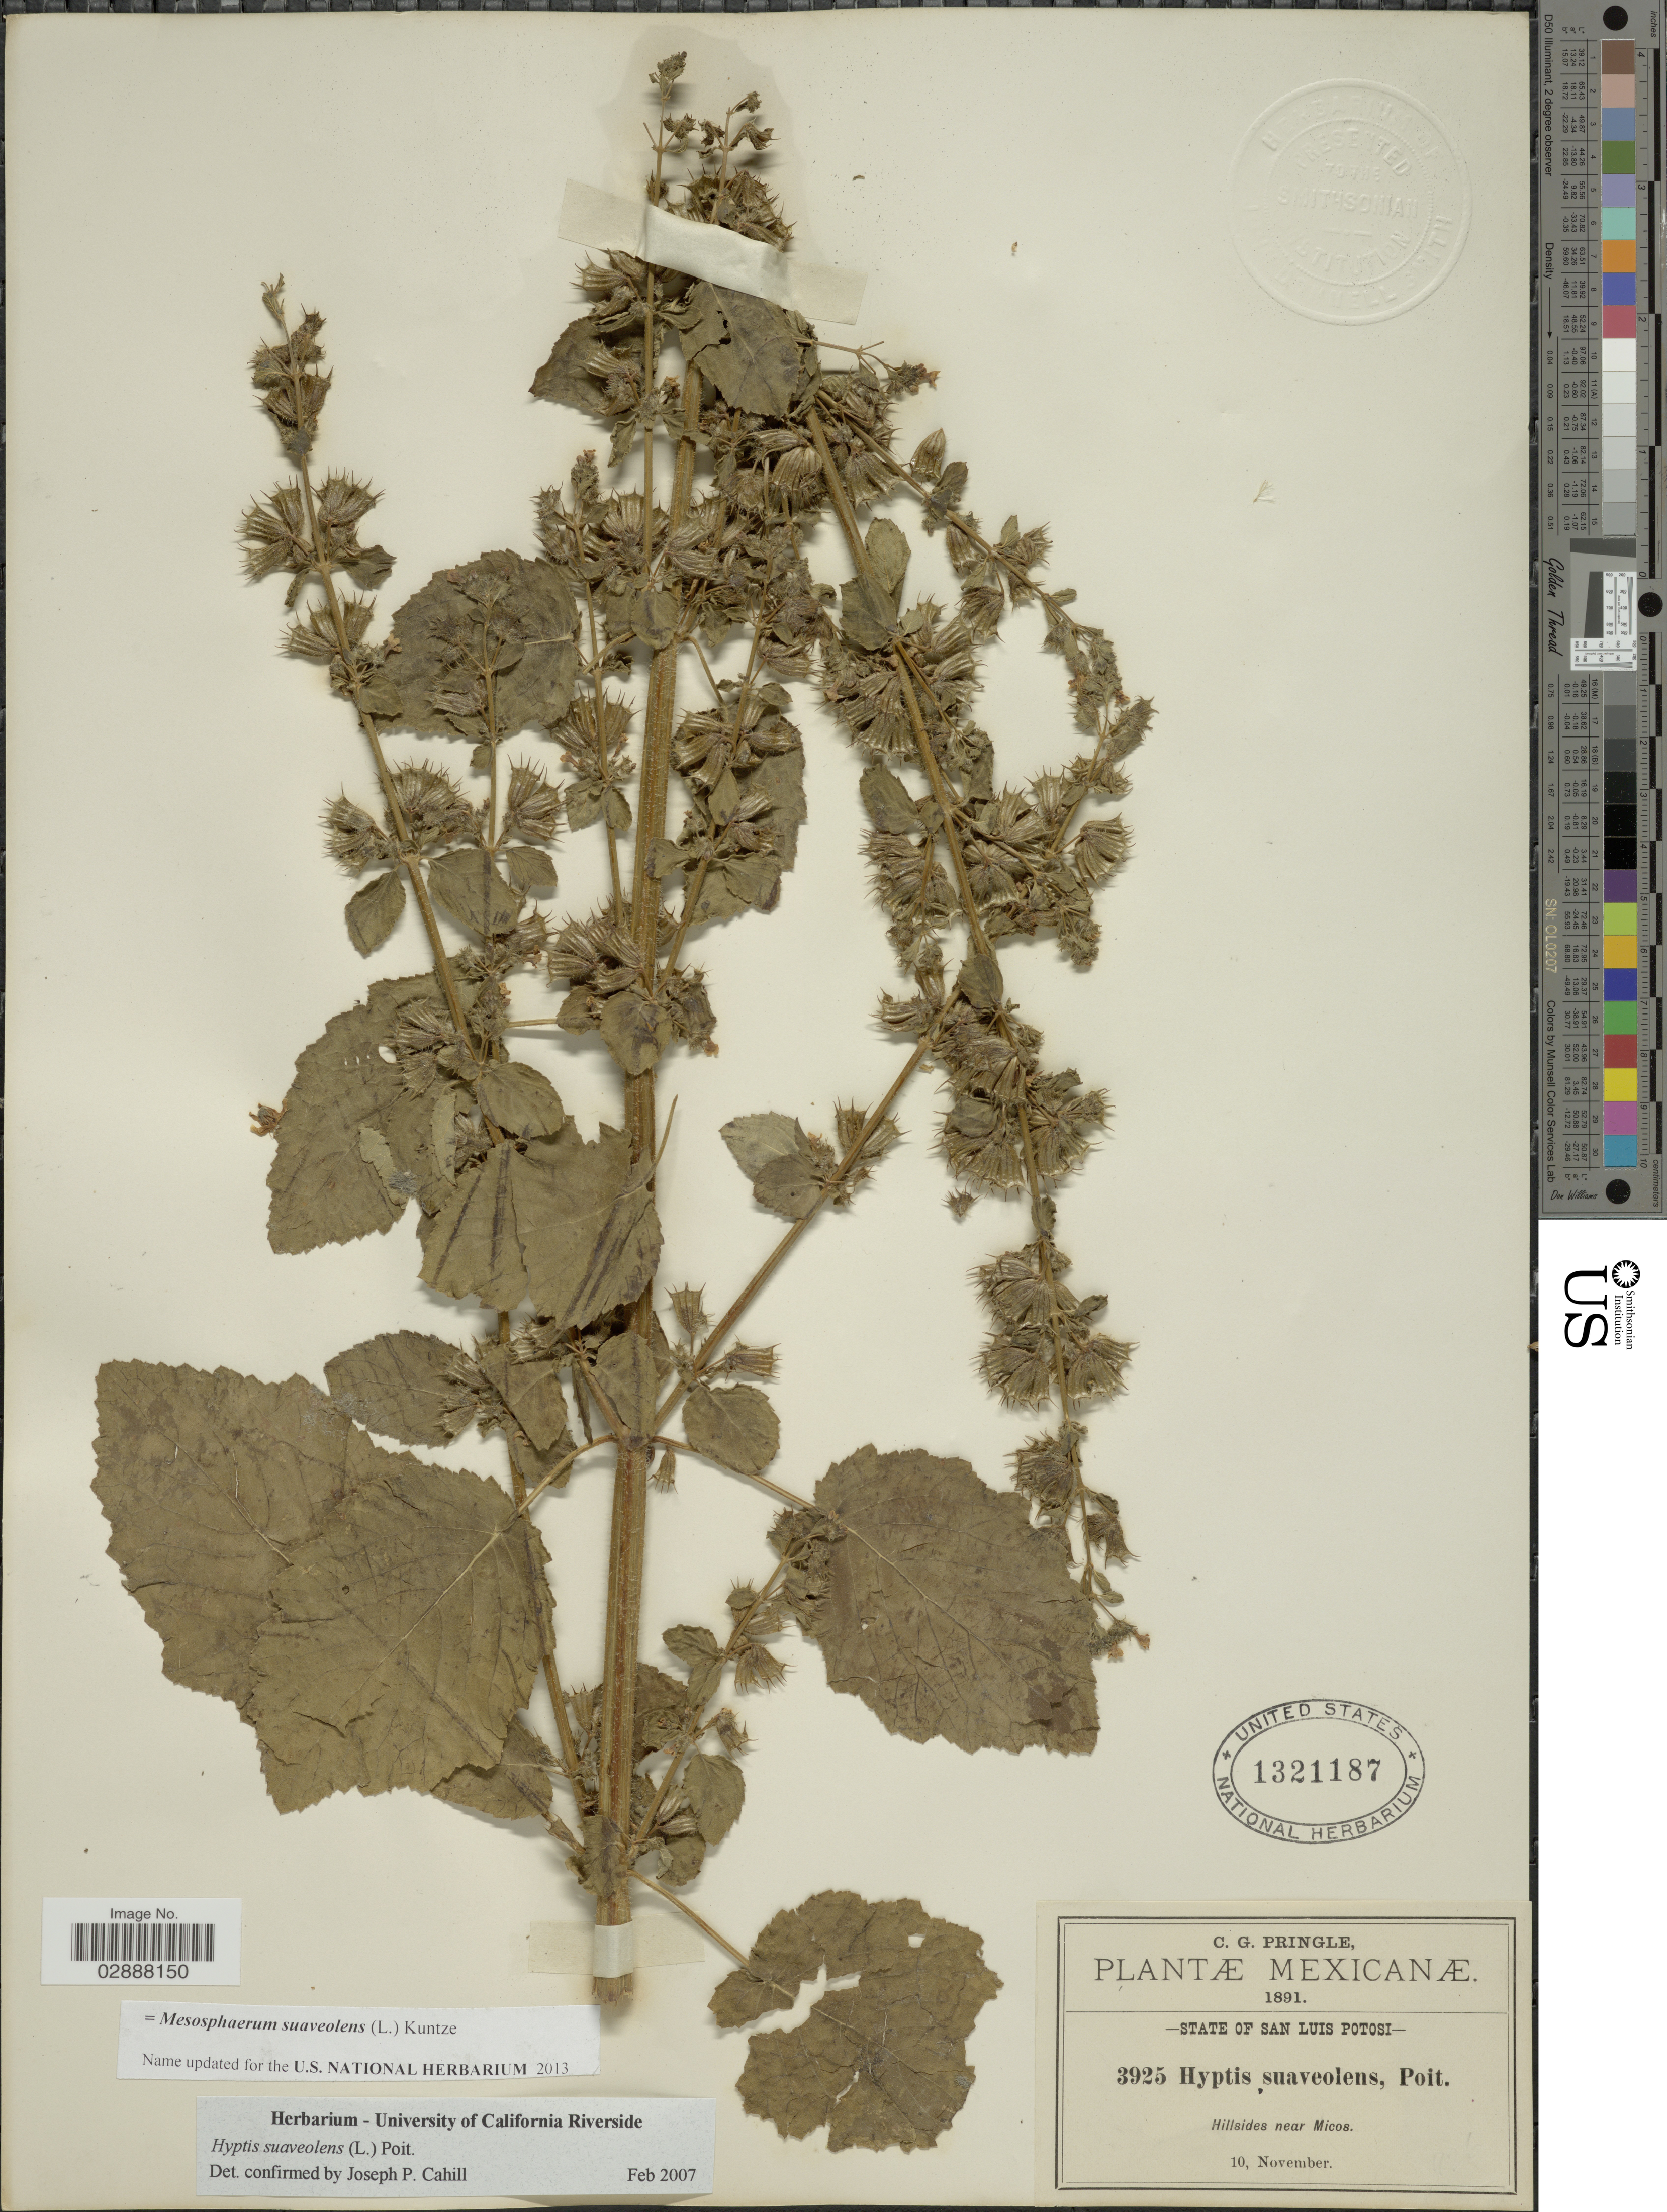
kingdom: Plantae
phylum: Tracheophyta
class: Magnoliopsida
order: Lamiales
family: Lamiaceae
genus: Mesosphaerum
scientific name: Mesosphaerum suaveolens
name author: (L.) Kuntze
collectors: C. G. Pringle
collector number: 3925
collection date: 1891-11-10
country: Mexico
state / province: San Luis Potosí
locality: Hillsides near Micos.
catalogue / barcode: US 1321187